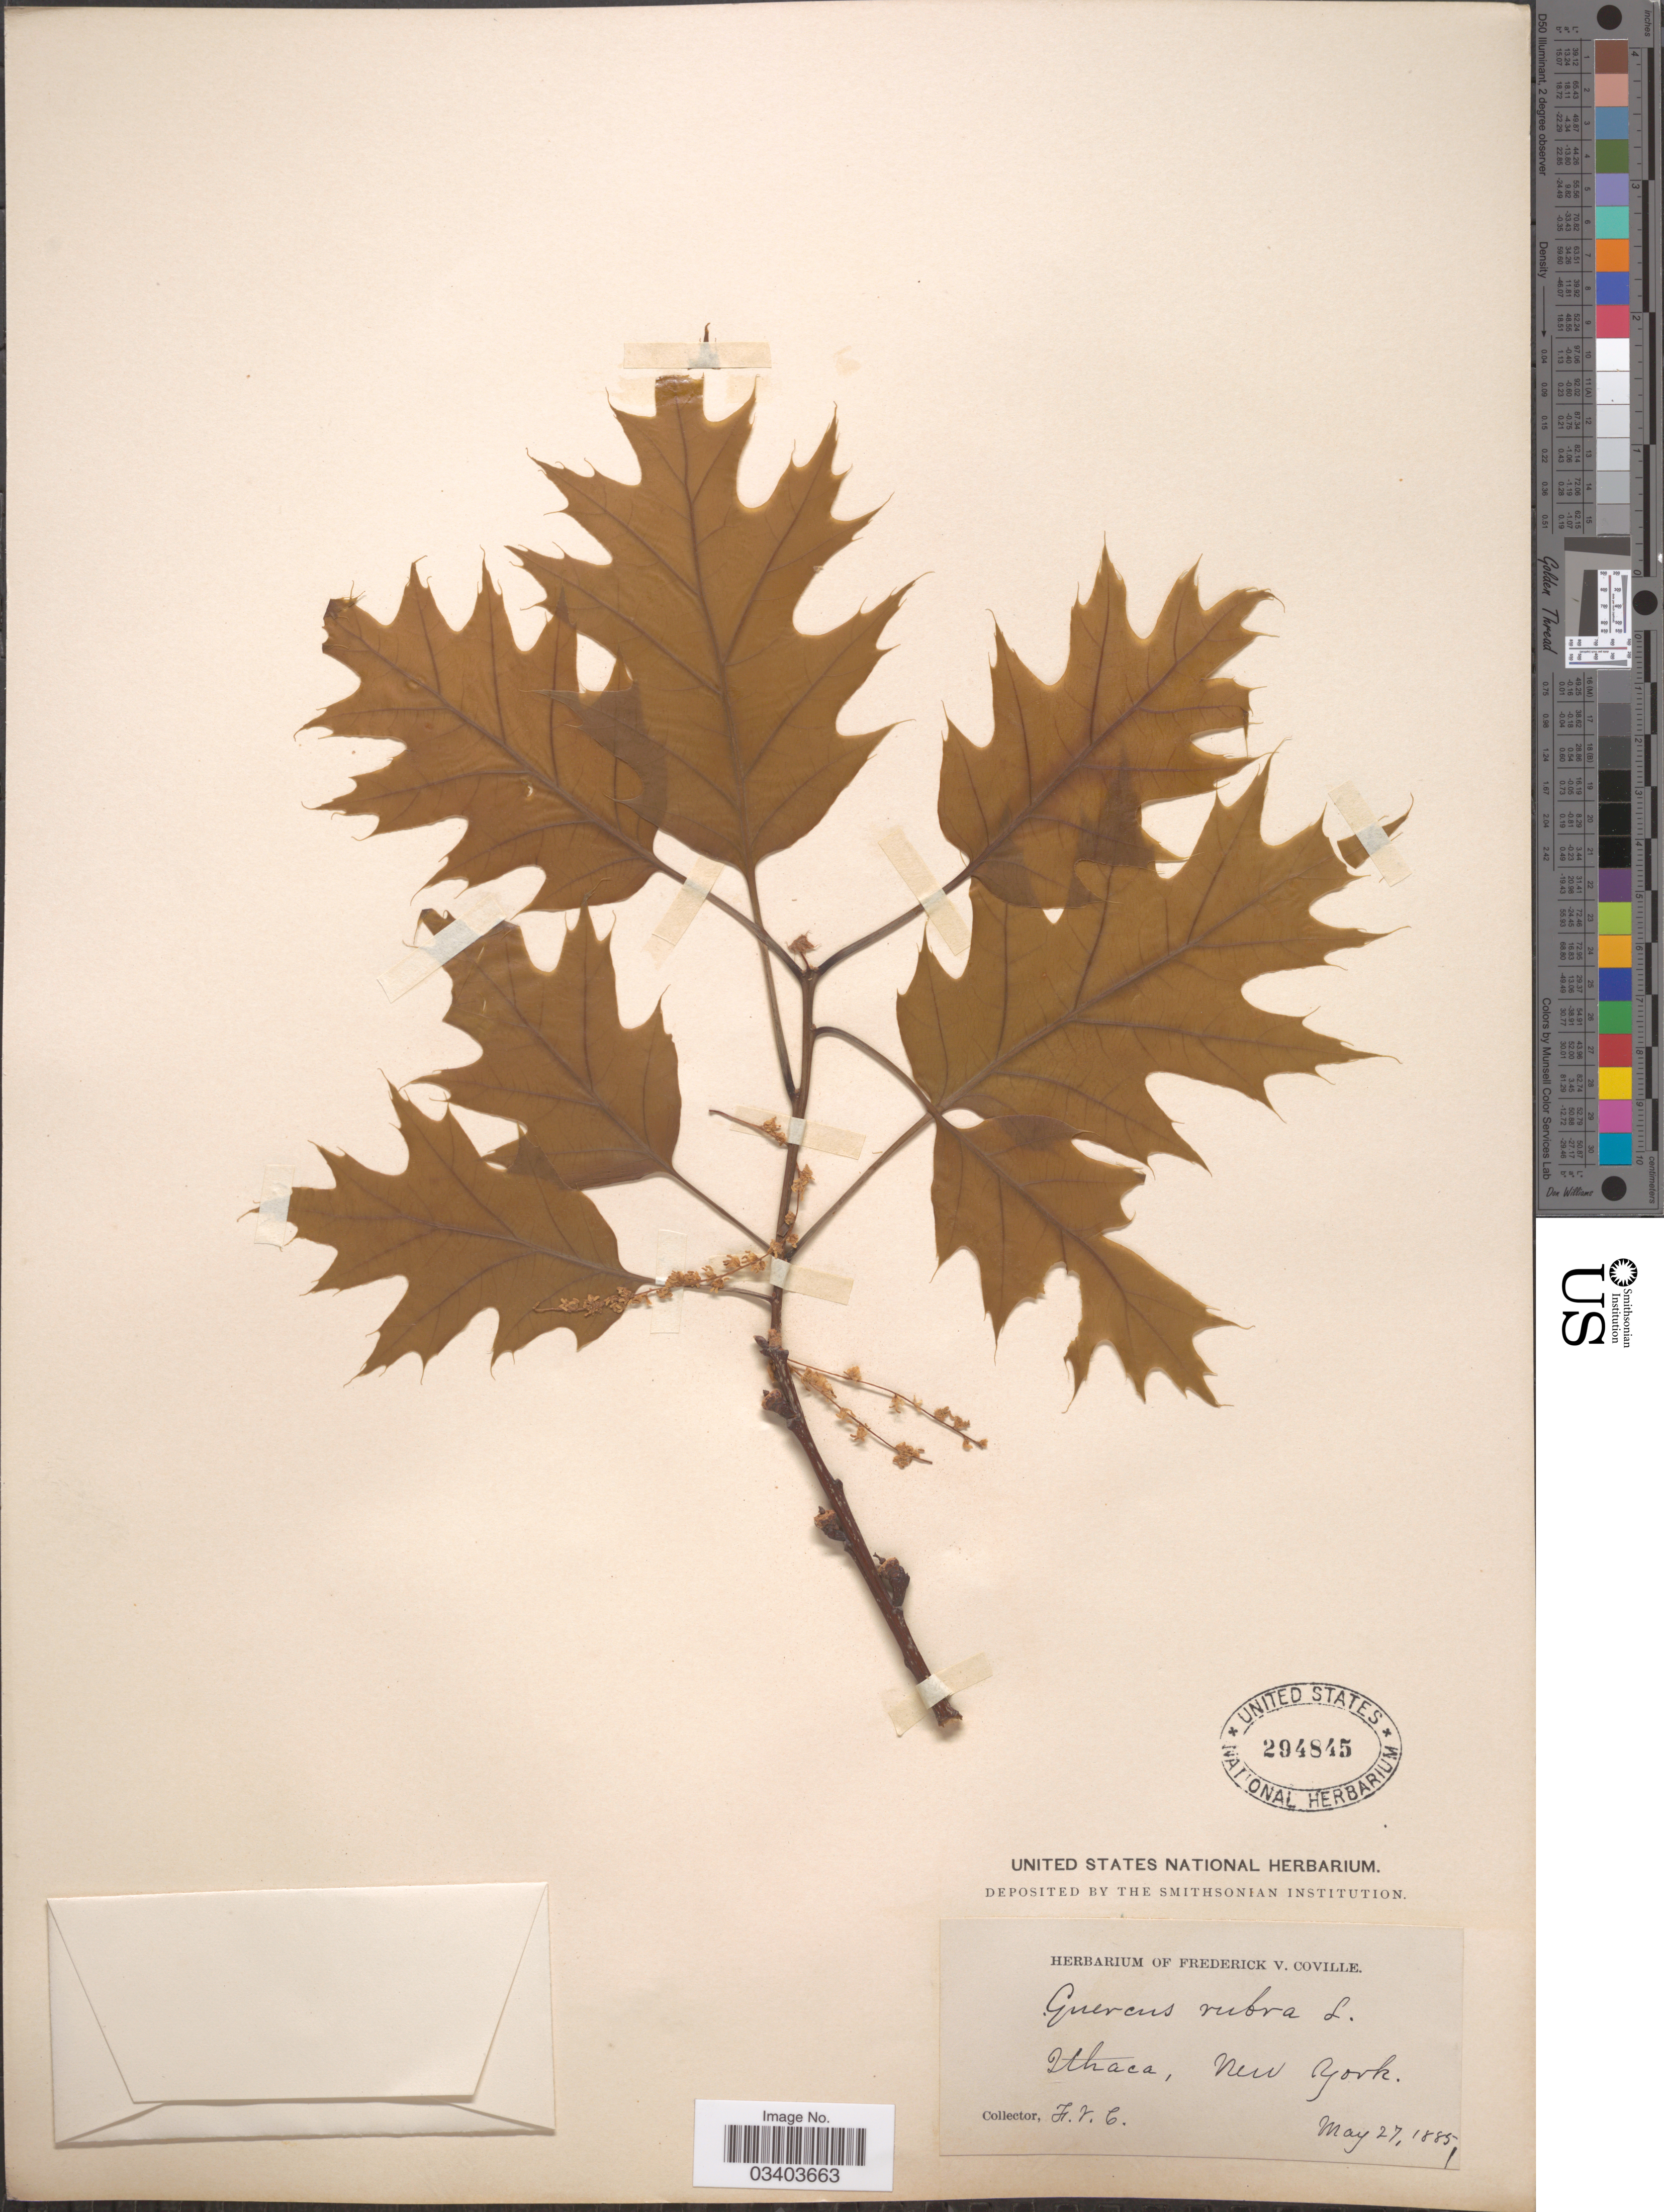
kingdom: Plantae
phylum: Tracheophyta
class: Magnoliopsida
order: Fagales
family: Fagaceae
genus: Quercus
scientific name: Quercus borealis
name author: F. Michx.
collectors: F. V. Coville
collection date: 1885-05-27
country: United States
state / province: New York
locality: Ithaca.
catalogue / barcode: US 294845